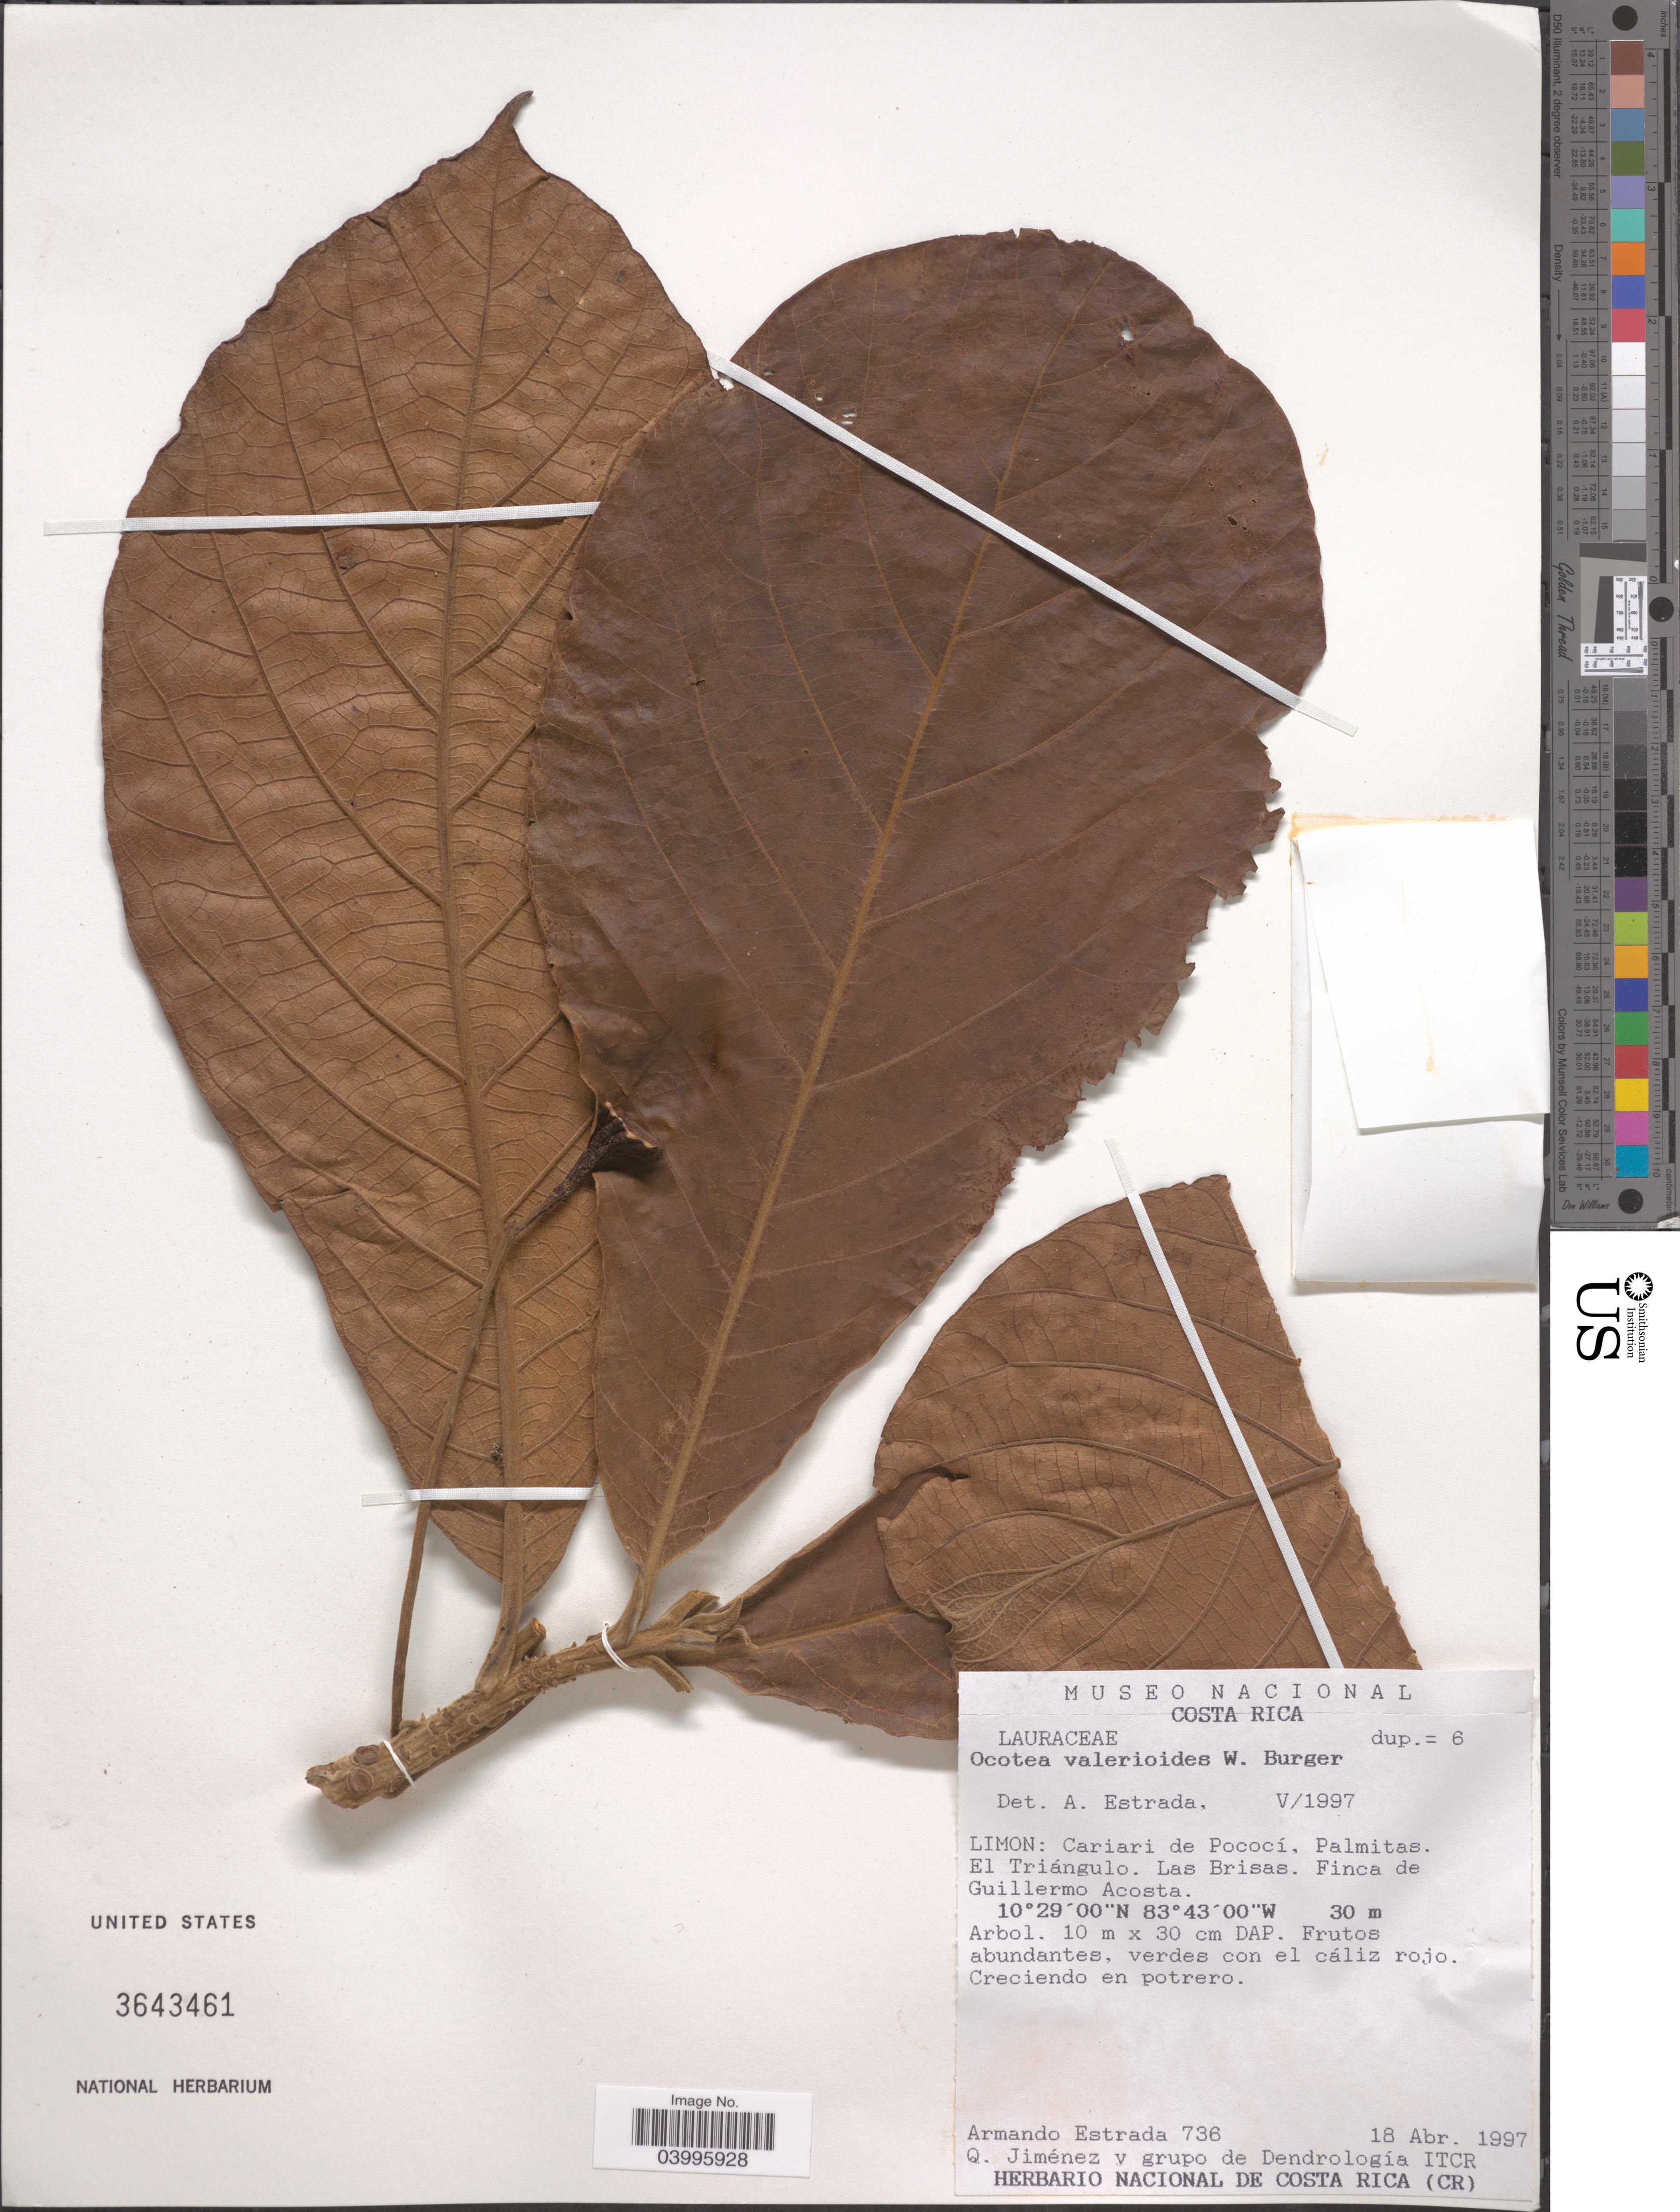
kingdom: Plantae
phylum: Tracheophyta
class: Magnoliopsida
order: Laurales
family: Lauraceae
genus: Ocotea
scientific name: Ocotea valerioides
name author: W.C. Burger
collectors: A. Estrada, Q. Jimenez & Grupo de Dendrología ITCR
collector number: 736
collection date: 1997-04-18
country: Costa Rica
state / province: Limón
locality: Cariari de Pococí, Palmitas. El Triángulo. Las Brisas. Finca de Guillermo Acosta.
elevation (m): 30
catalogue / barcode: US 3643461